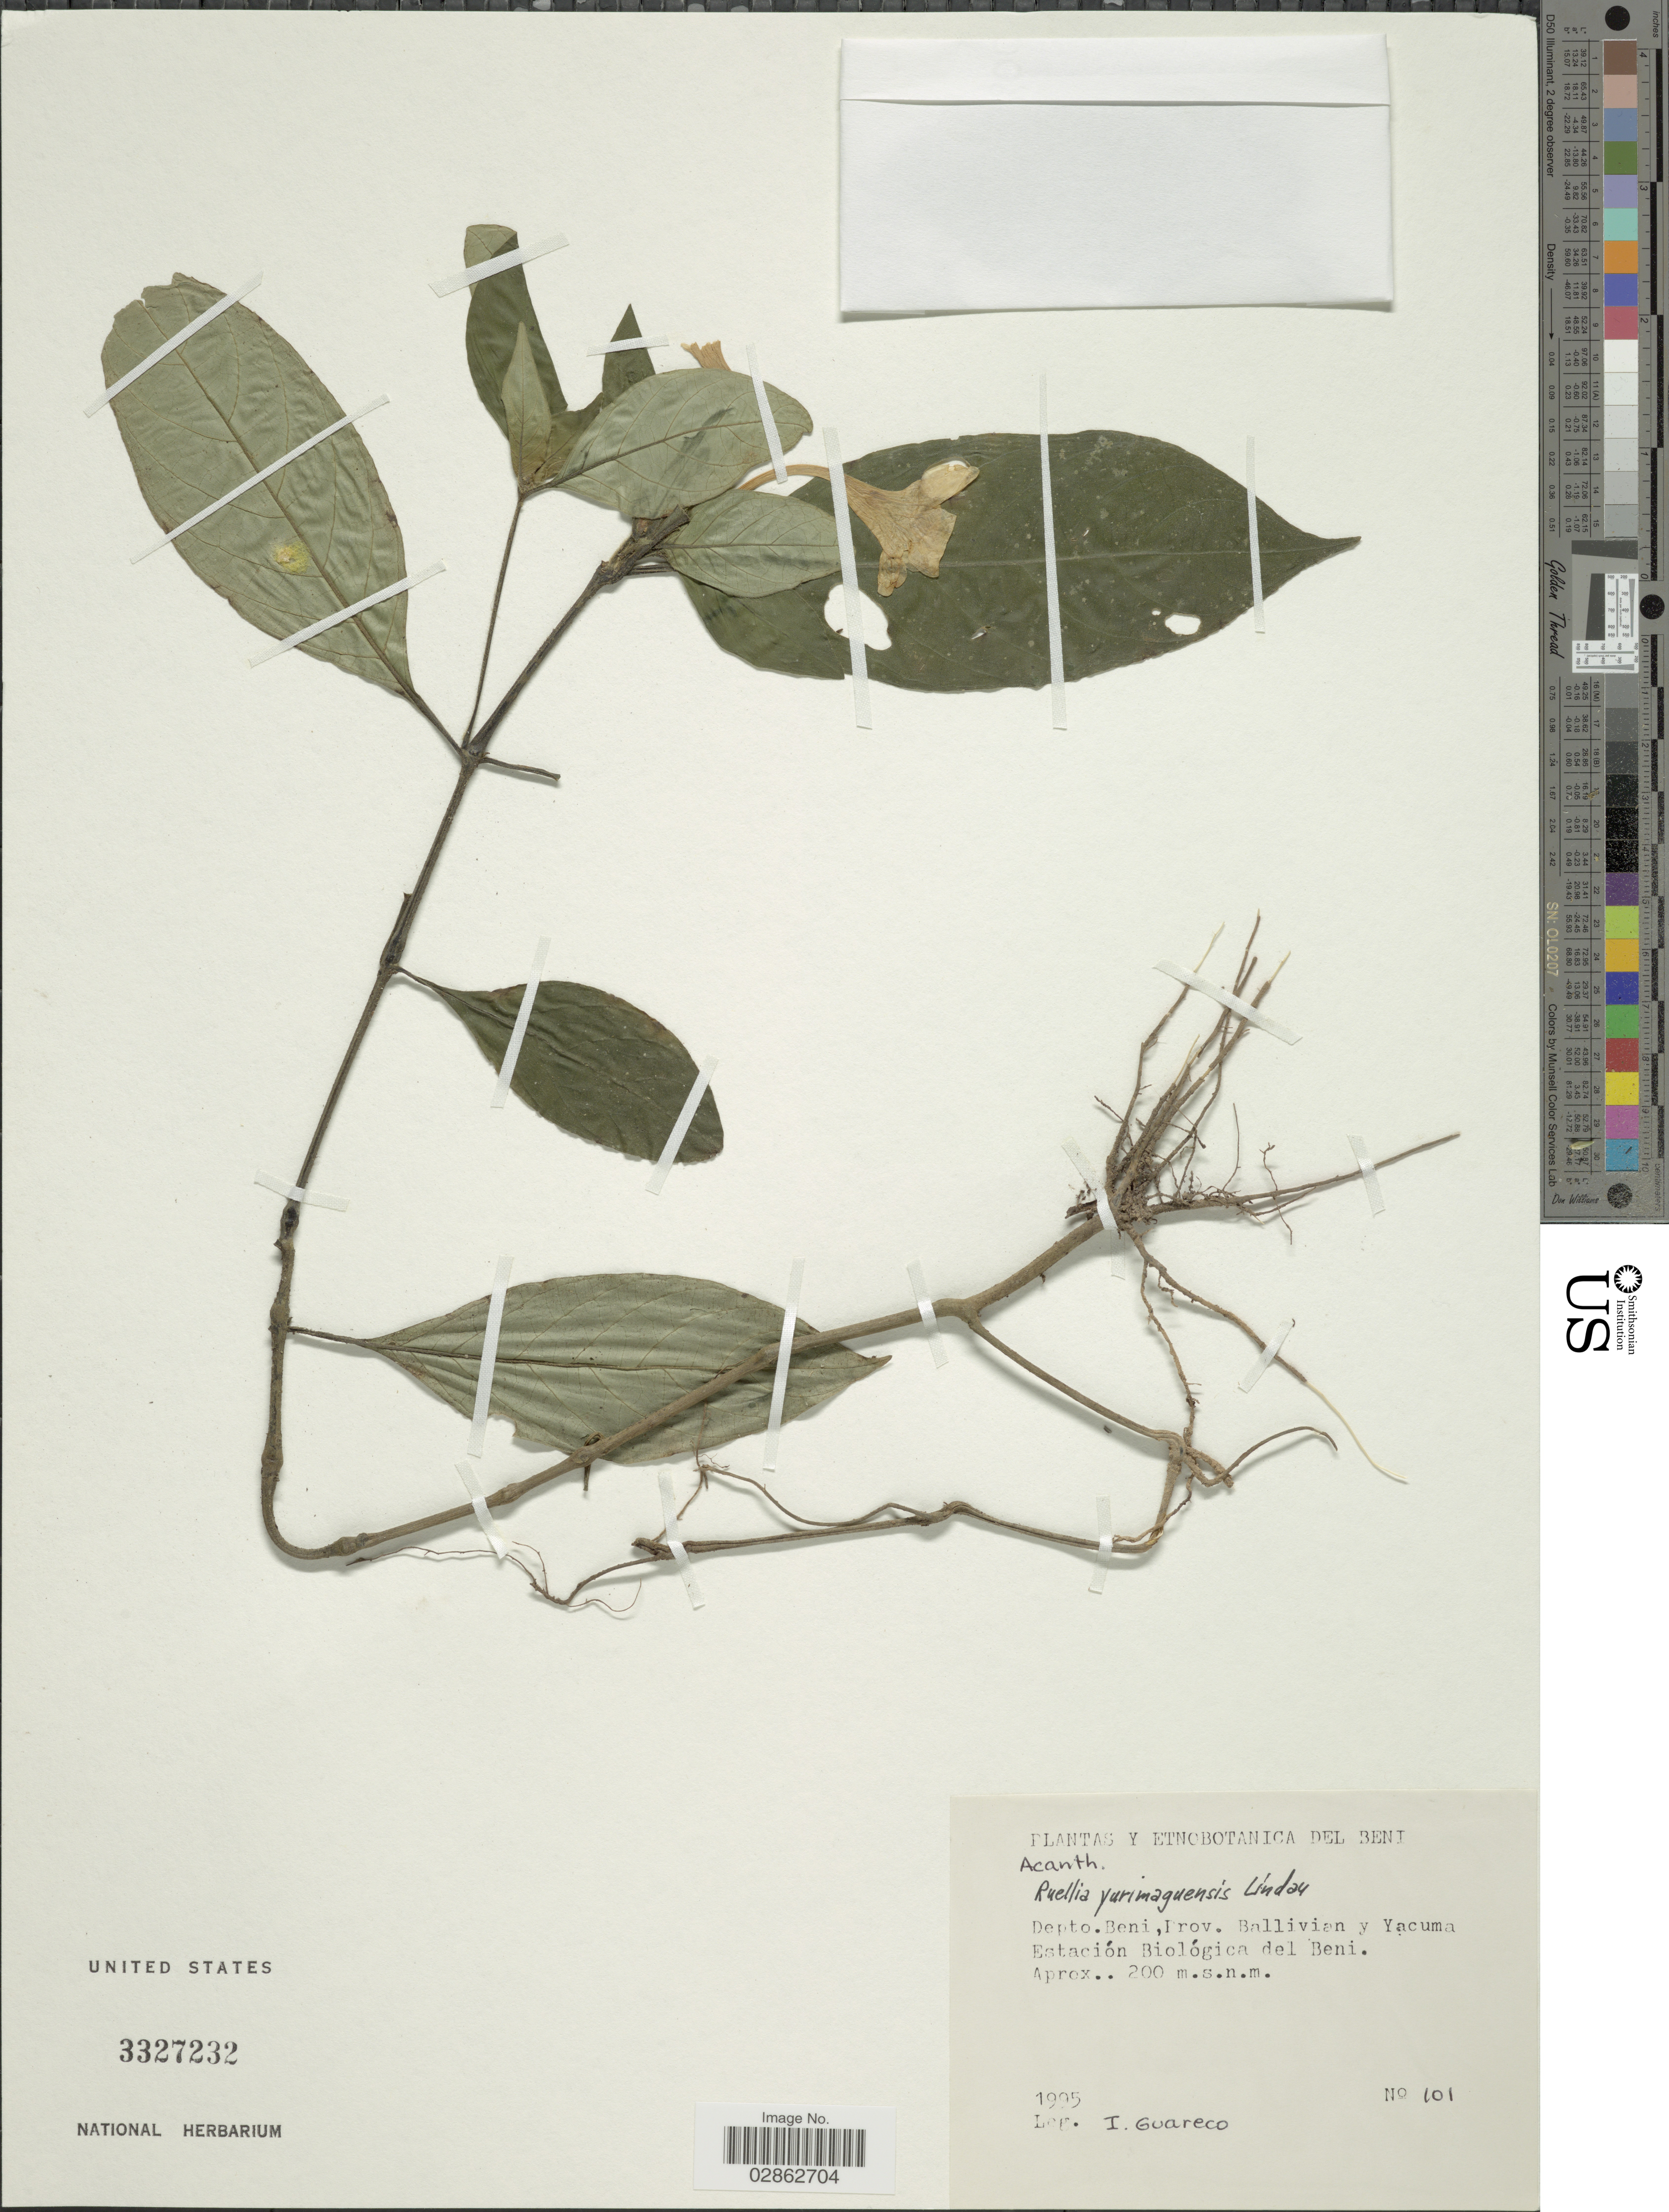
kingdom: Plantae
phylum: Tracheophyta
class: Magnoliopsida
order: Lamiales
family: Acanthaceae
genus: Ruellia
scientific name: Ruellia yurimaguensis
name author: Lindau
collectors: I. Guareco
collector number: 101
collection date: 1995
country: Bolivia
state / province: Beni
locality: Depto. Beni. Prov. Ballivian y Yacuma. Estación Biológica del Beni.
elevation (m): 200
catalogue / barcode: US 3327232